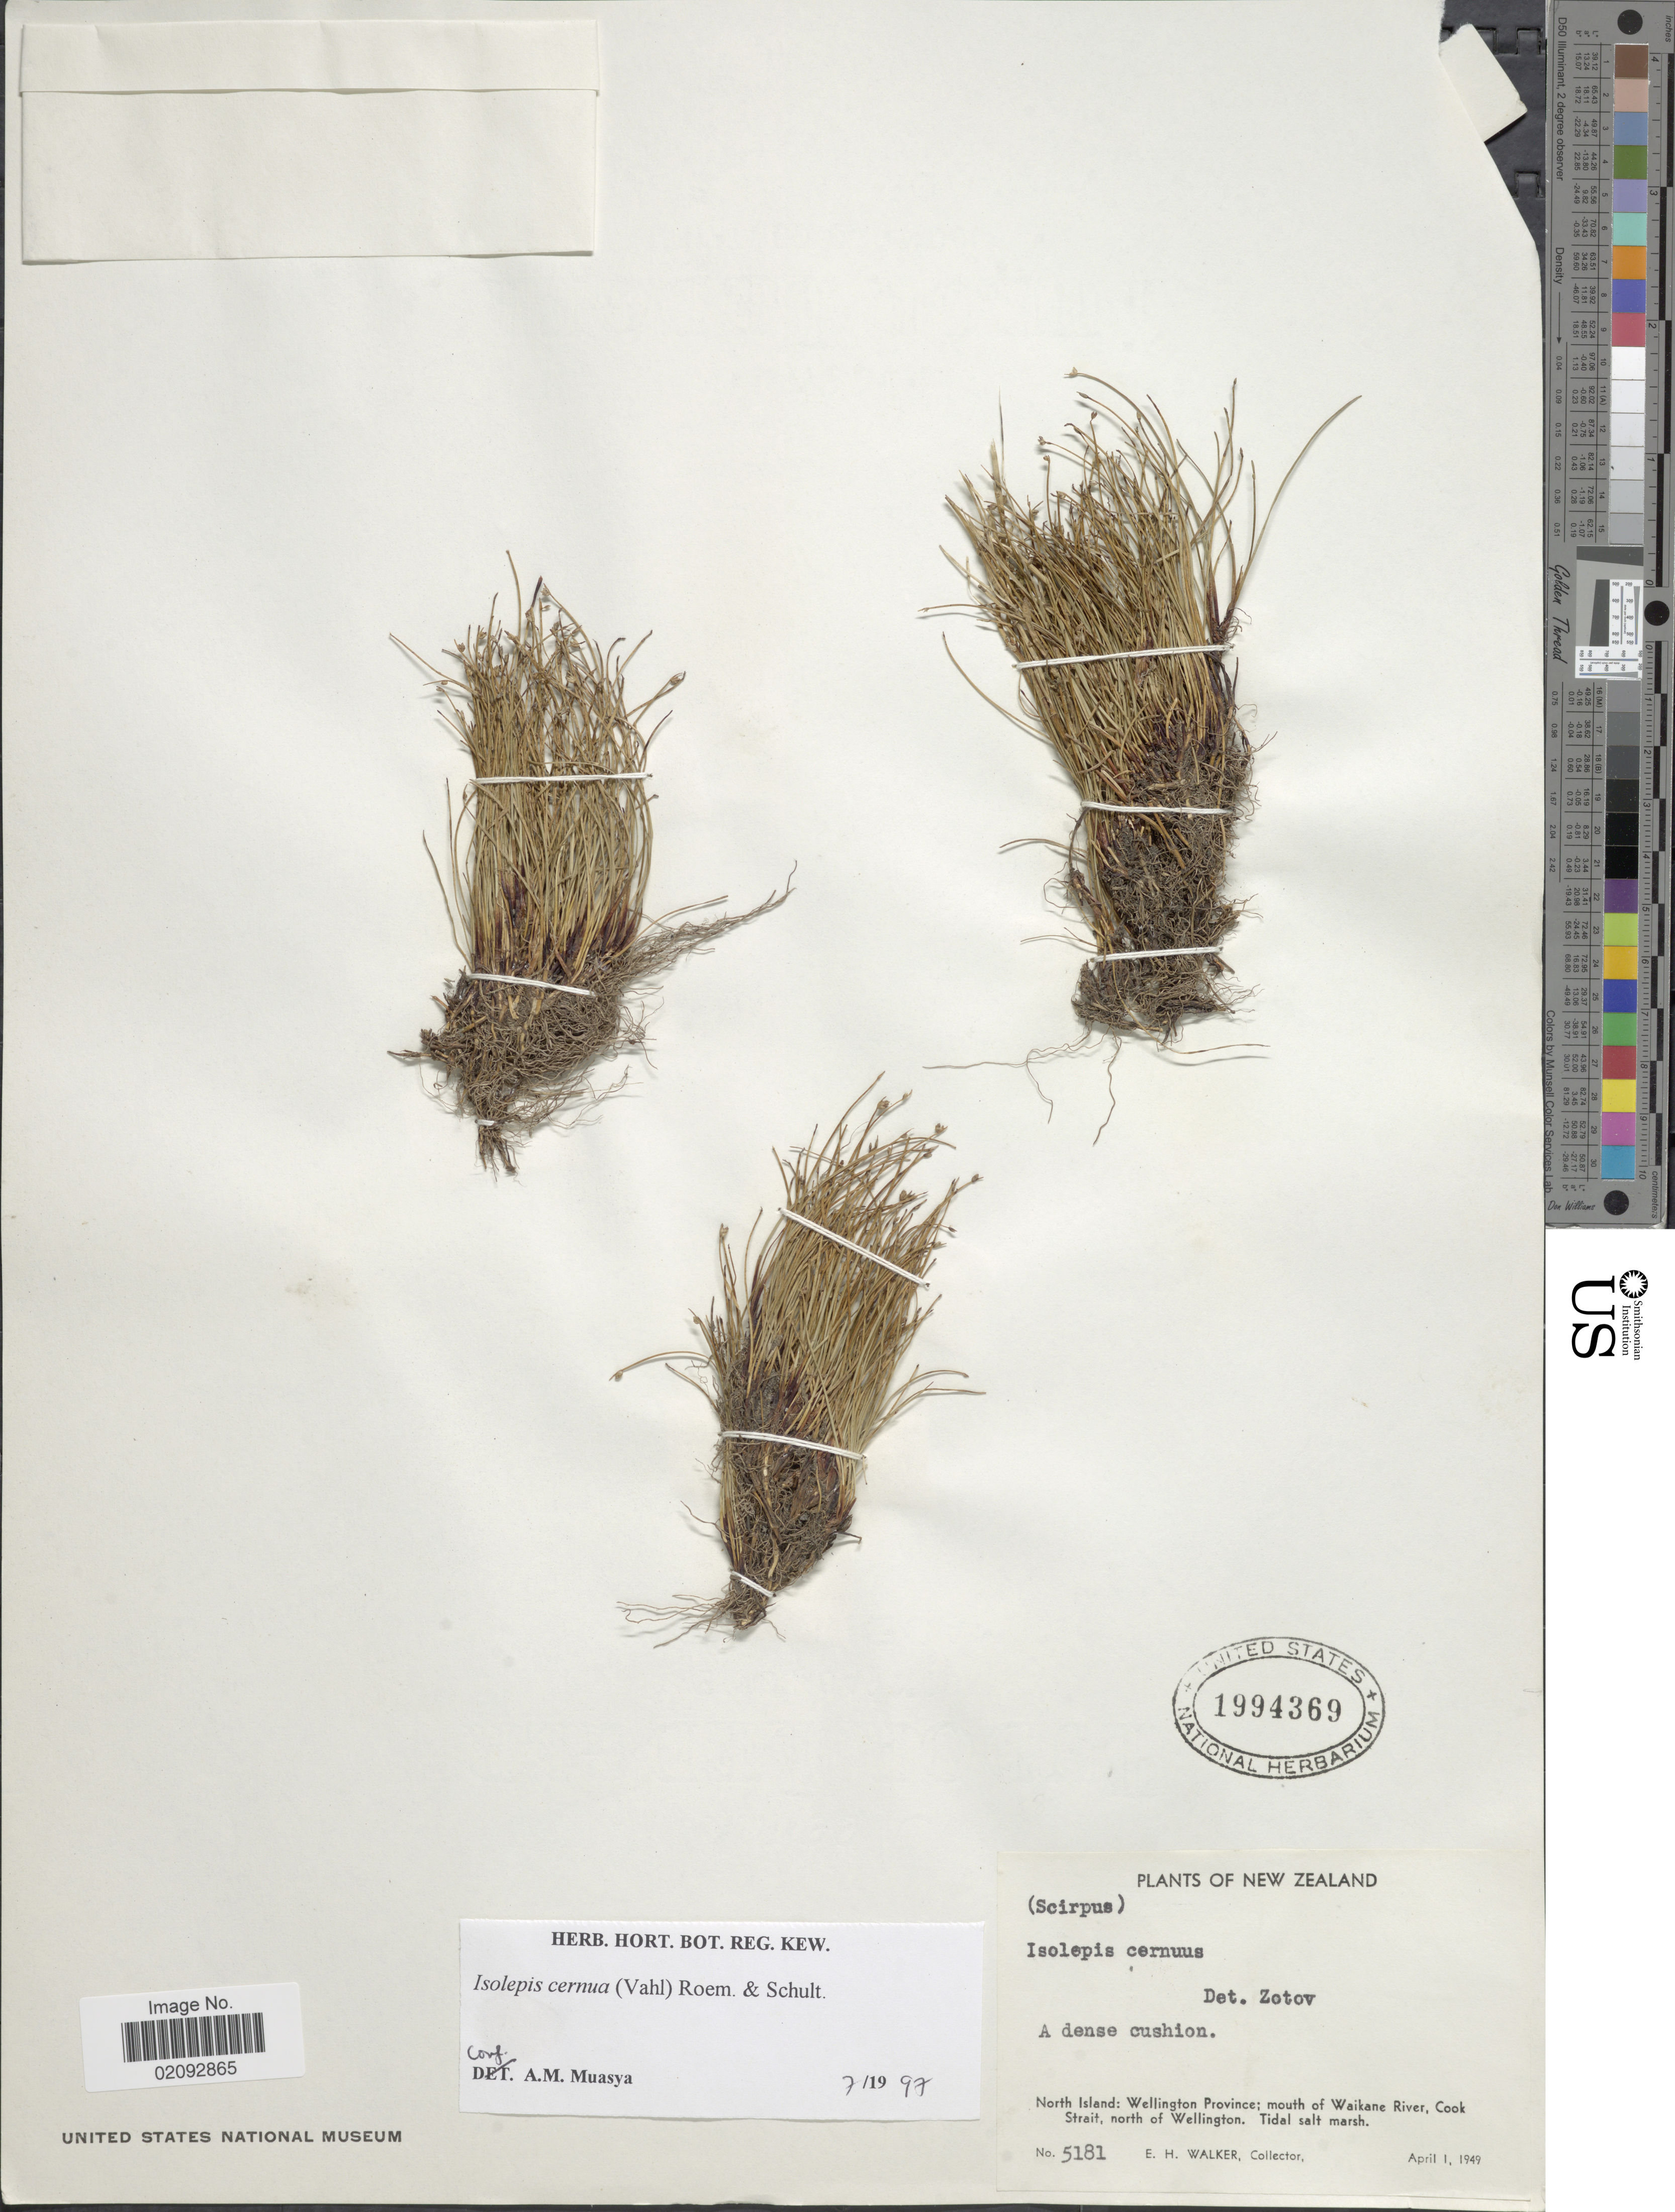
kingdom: Plantae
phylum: Tracheophyta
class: Liliopsida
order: Poales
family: Cyperaceae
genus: Isolepis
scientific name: Isolepis cernua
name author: (Vahl) Roem. & Schult.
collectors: E. H. Walker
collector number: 5181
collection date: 1949-04-01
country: New Zealand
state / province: Wellington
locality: North Island: mouth of Waikane River, Cook Strait, north of Wellington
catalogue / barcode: US 1994369